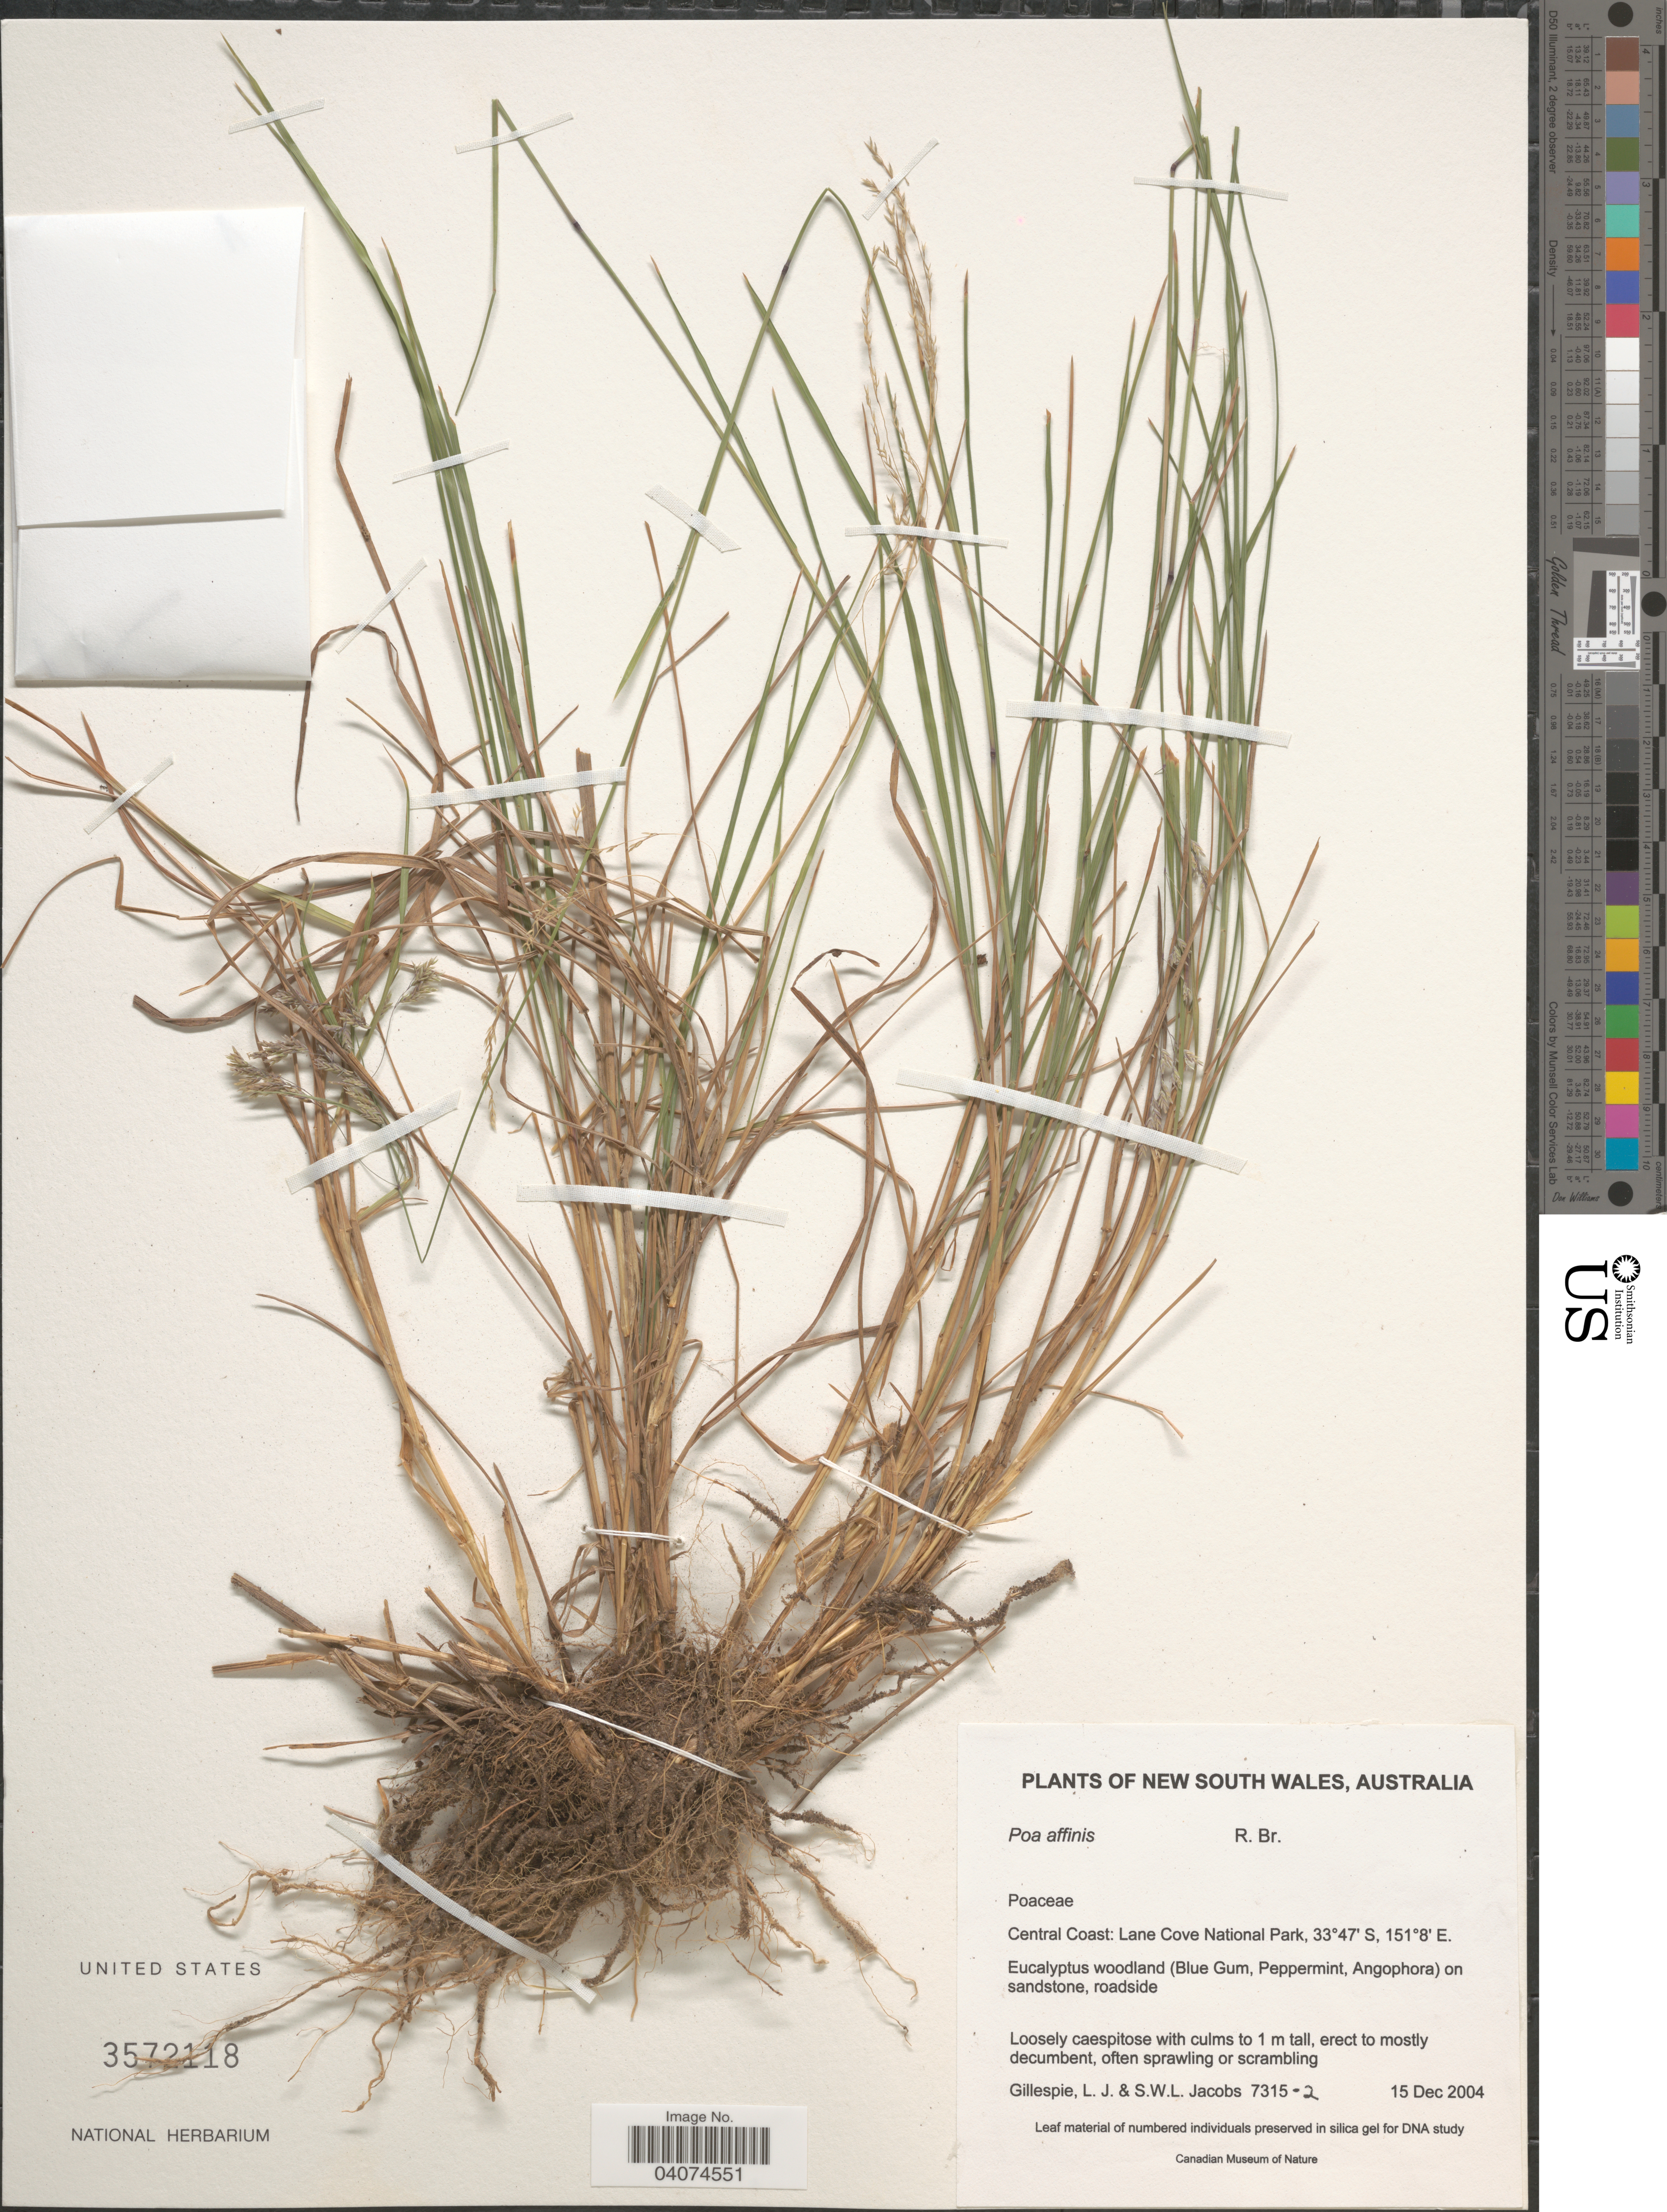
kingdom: Plantae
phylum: Tracheophyta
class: Liliopsida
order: Poales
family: Poaceae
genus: Poa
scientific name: Poa affinis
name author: R. Br.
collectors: L. Gillespie & S. W. L. Jacobs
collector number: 73152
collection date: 2004-12-15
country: Australia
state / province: New South Wales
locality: Central Coast: Lane Cove National Park.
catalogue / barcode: US 3572118